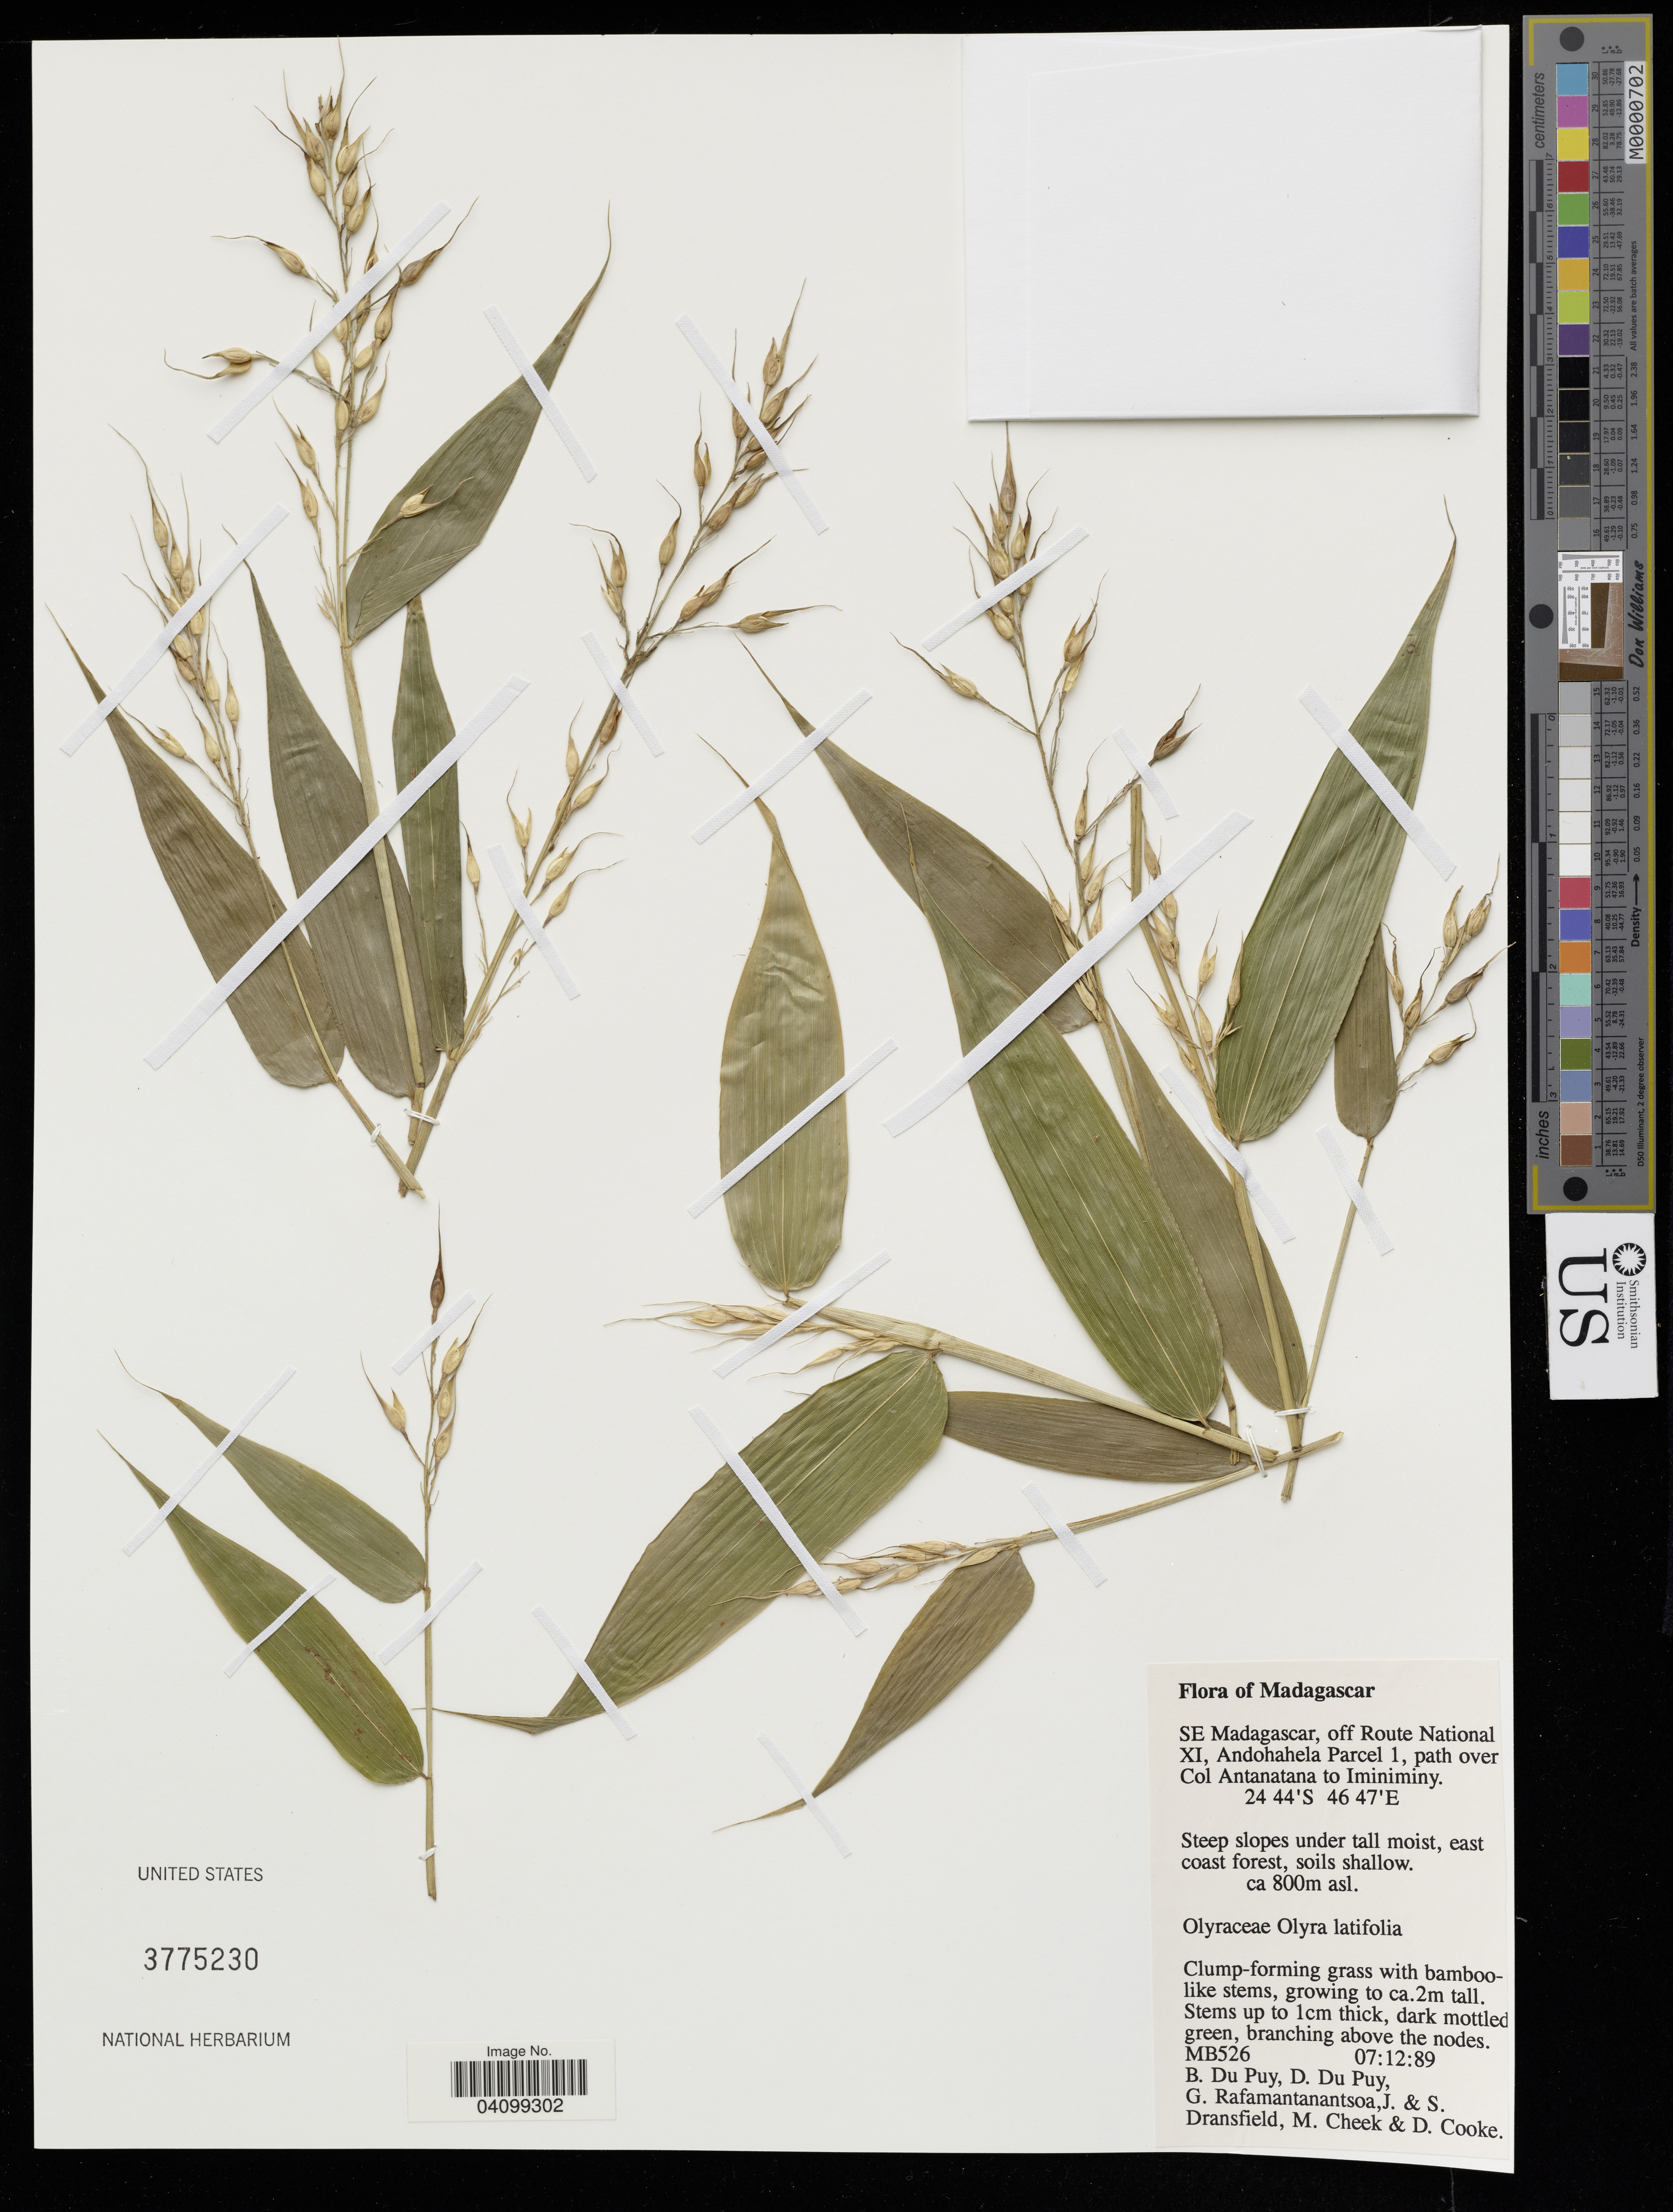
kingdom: Plantae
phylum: Tracheophyta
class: Liliopsida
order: Poales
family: Poaceae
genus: Olyra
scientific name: Olyra latifolia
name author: L.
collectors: B. Du Puy, D. Du Puy, G. Rafamantanantsoa & J. Dransfield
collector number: MB526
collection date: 1989-12-07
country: Madagascar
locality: SE Madagascar, off Route National XI, Andohahela Parcel 1, path over Col Antanatana to Iminiminy.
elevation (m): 800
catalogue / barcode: US 3775230